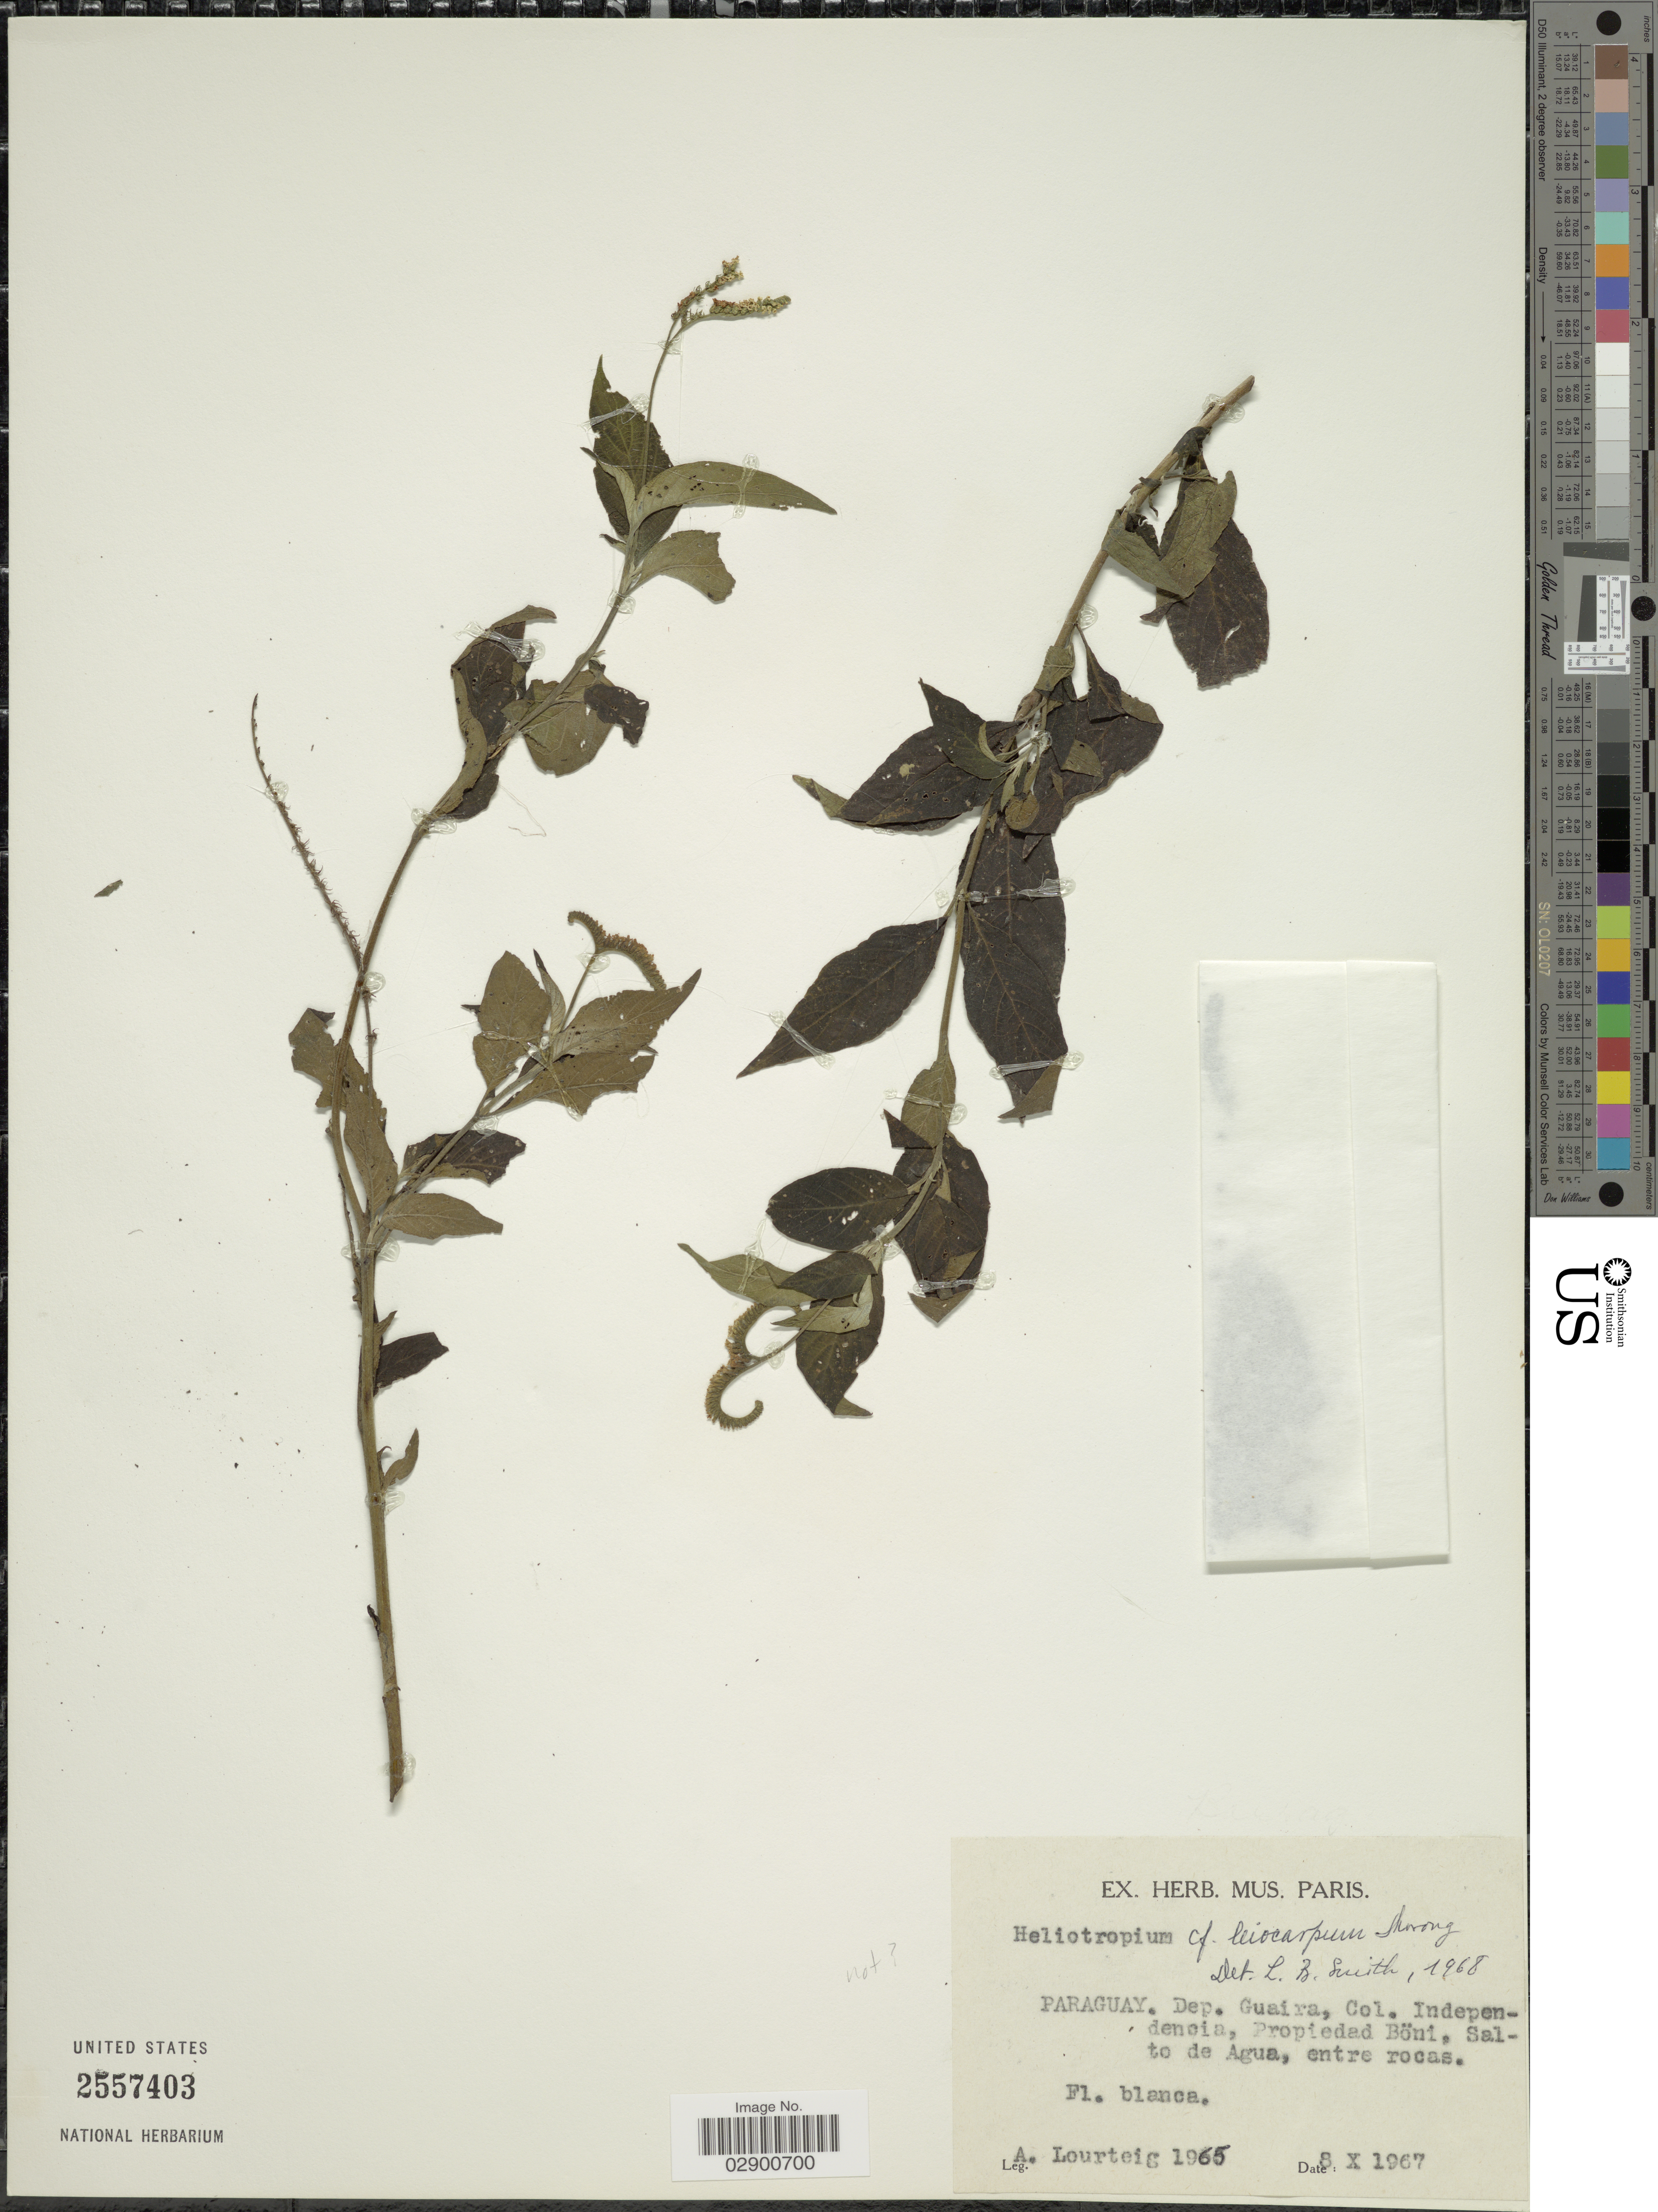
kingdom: Plantae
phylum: Tracheophyta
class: Magnoliopsida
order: Boraginales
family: Heliotropiaceae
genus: Heliotropium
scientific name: Heliotropium transalpinum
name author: Vell.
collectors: A. Lourteig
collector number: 1965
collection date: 1967-10-08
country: Paraguay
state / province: Guaira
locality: Dep. Guaira, Col. Independencia, Propiedad Böni, Salto de Agua, entre rocas.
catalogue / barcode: US 2557403